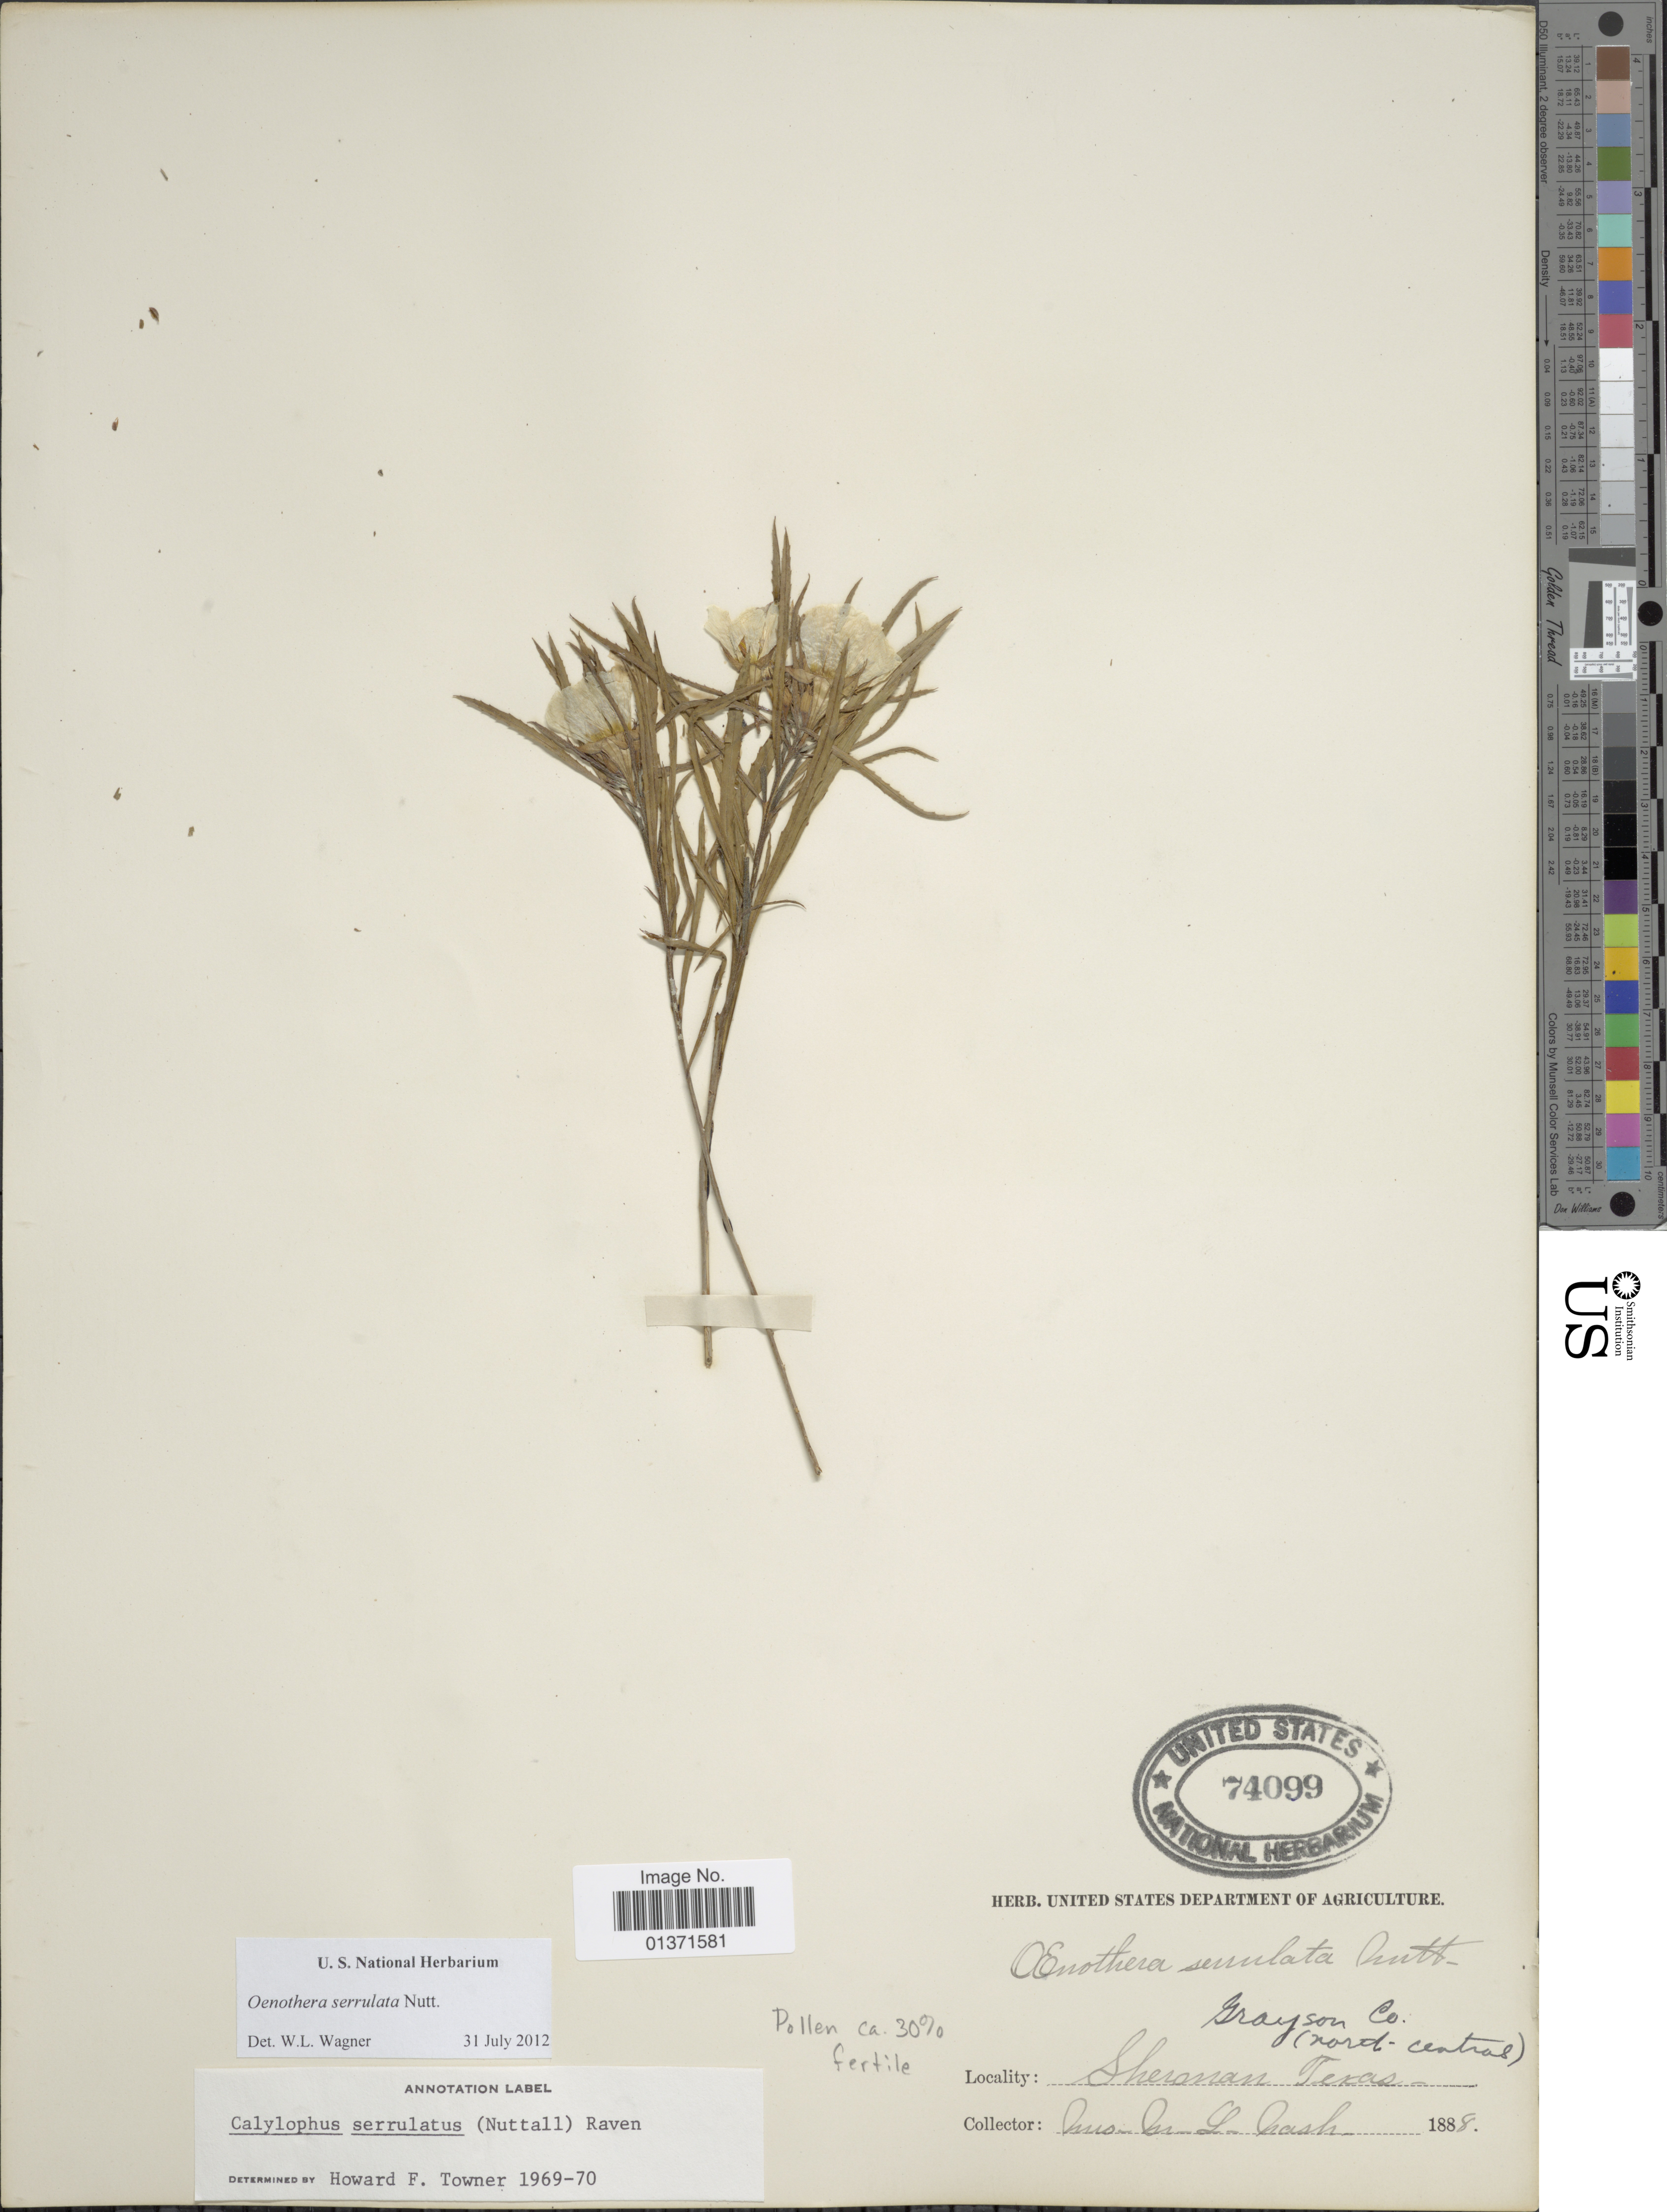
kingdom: Plantae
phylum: Tracheophyta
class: Magnoliopsida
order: Myrtales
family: Onagraceae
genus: Oenothera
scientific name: Oenothera serrulata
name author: Nutt.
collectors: M. L. Nash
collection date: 1888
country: United States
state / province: Texas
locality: Sherman.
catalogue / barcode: US 74099